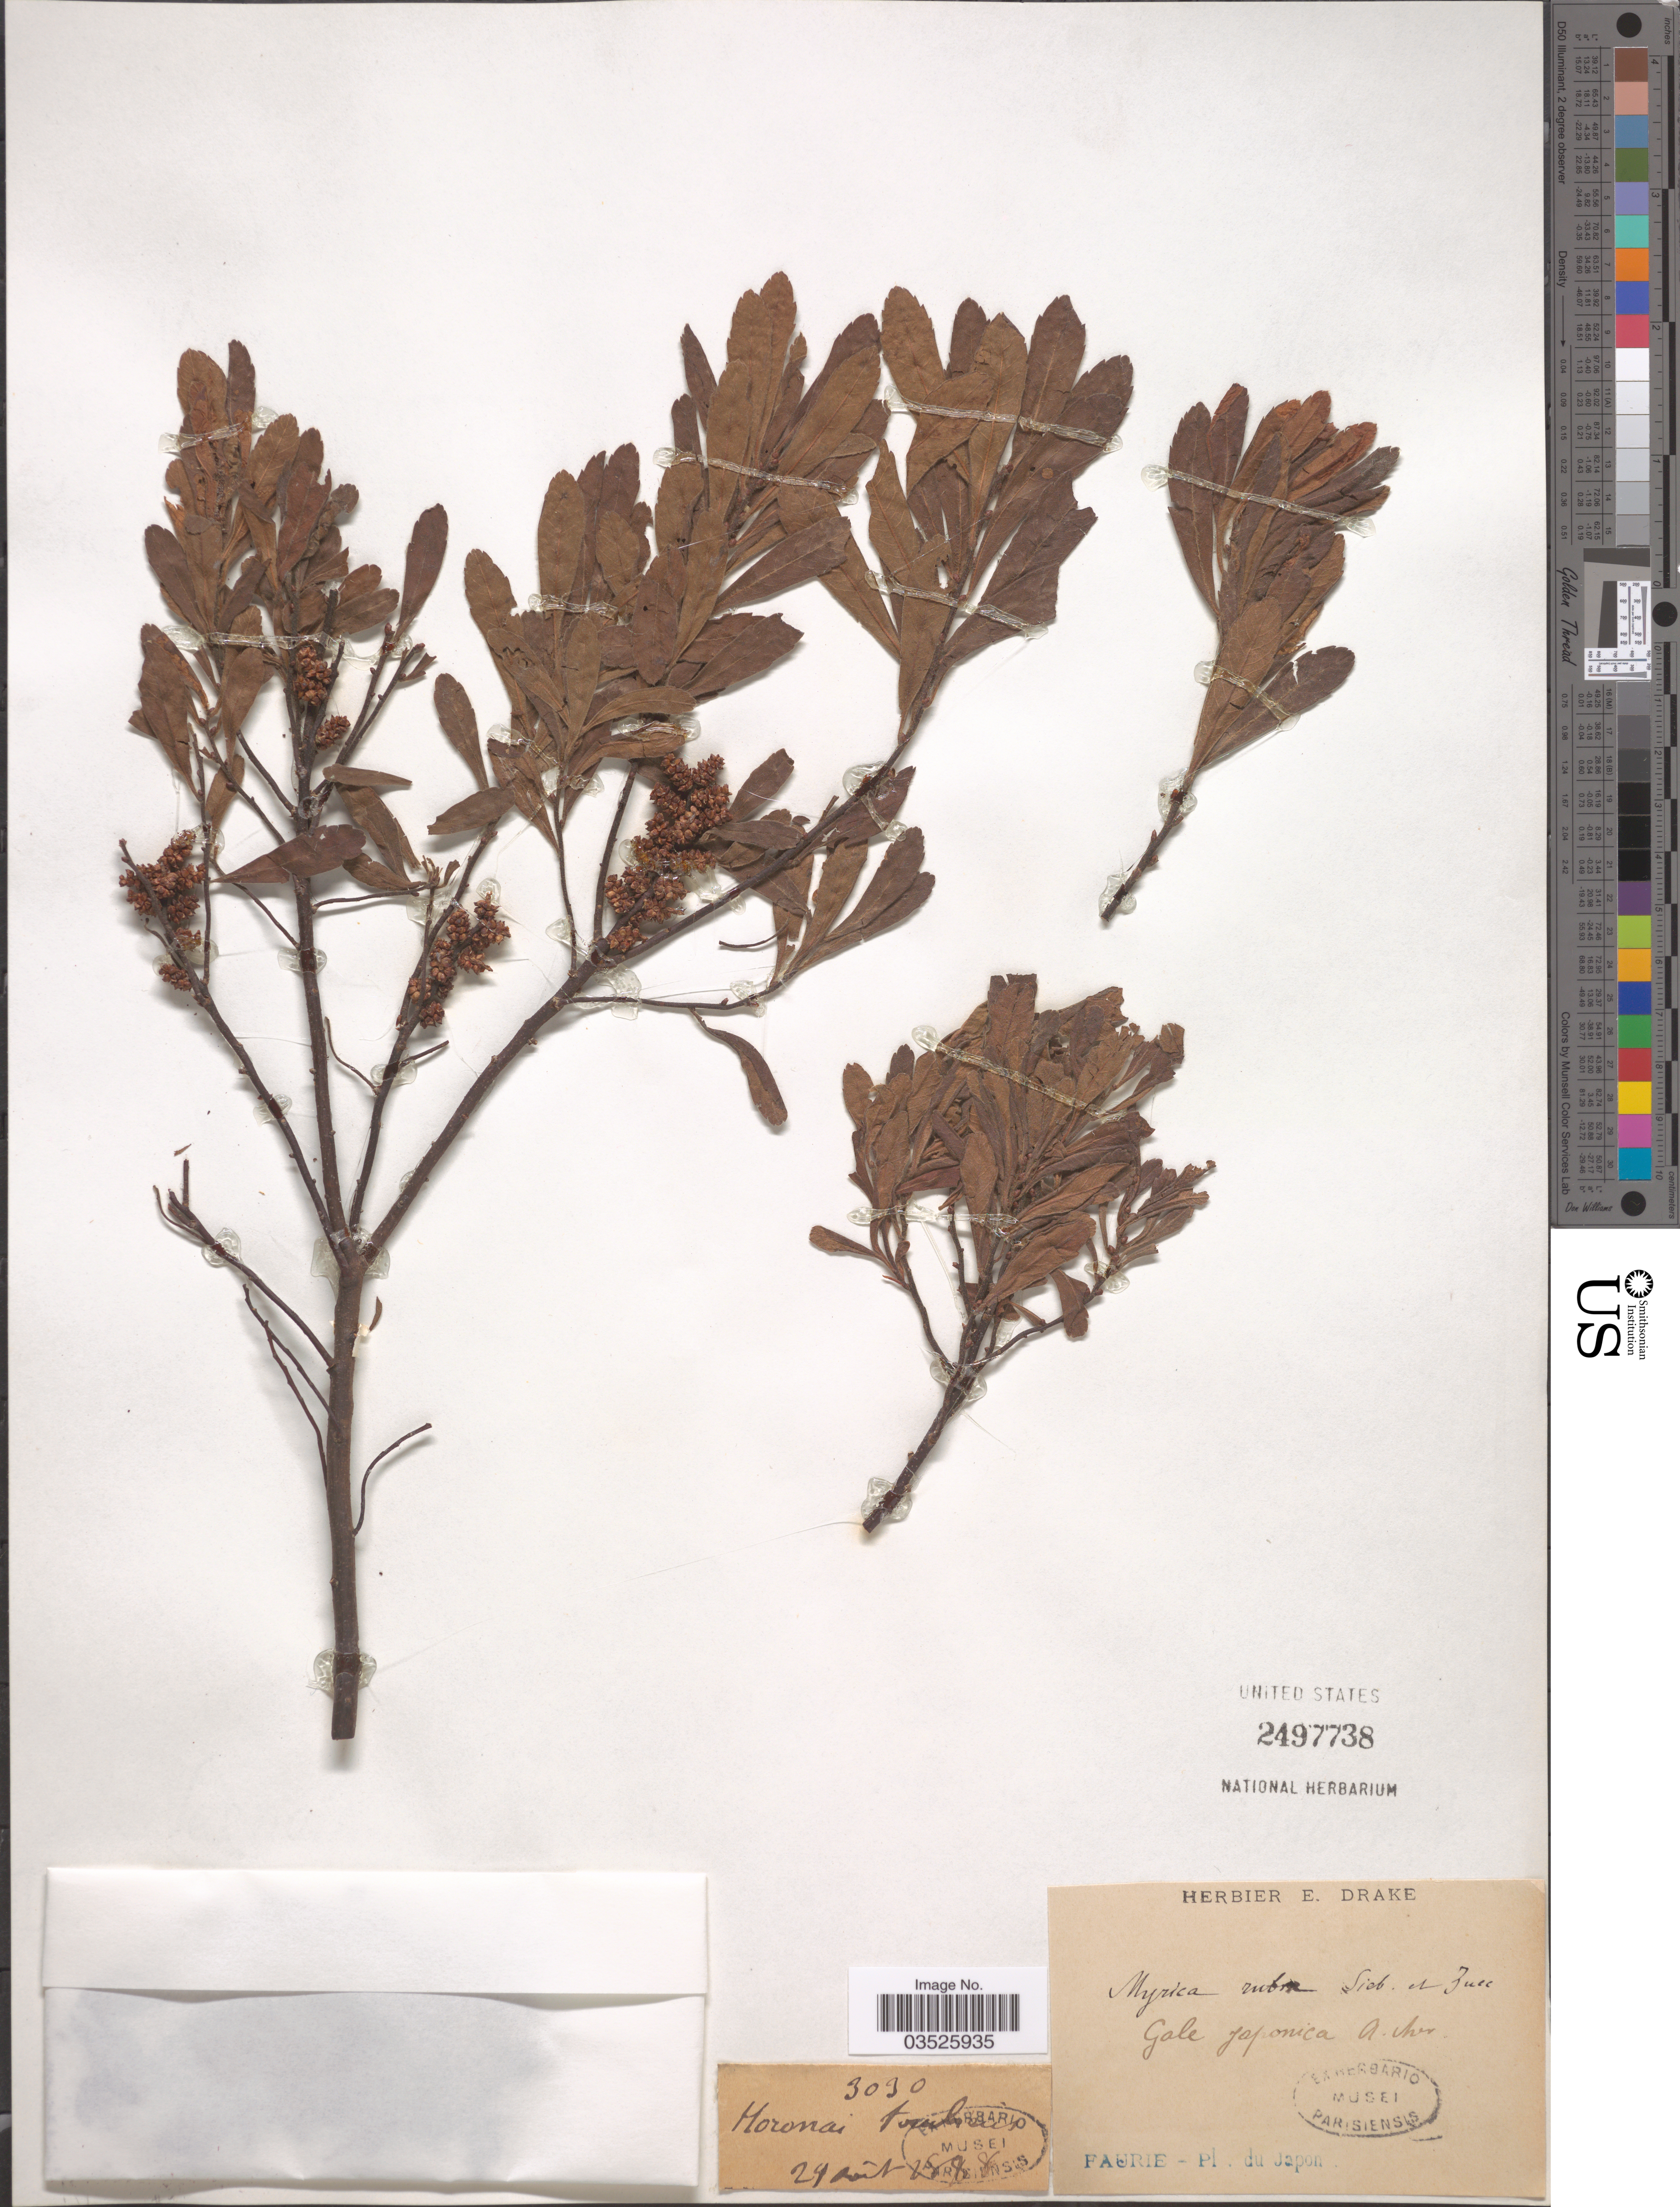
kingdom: Plantae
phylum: Tracheophyta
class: Magnoliopsida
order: Fagales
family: Myricaceae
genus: Morella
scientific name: Morella rubra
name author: Lour.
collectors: -. Faurie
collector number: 3030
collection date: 1888-08-29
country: Japan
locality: Horonai tetsudo.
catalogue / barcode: US 2497738